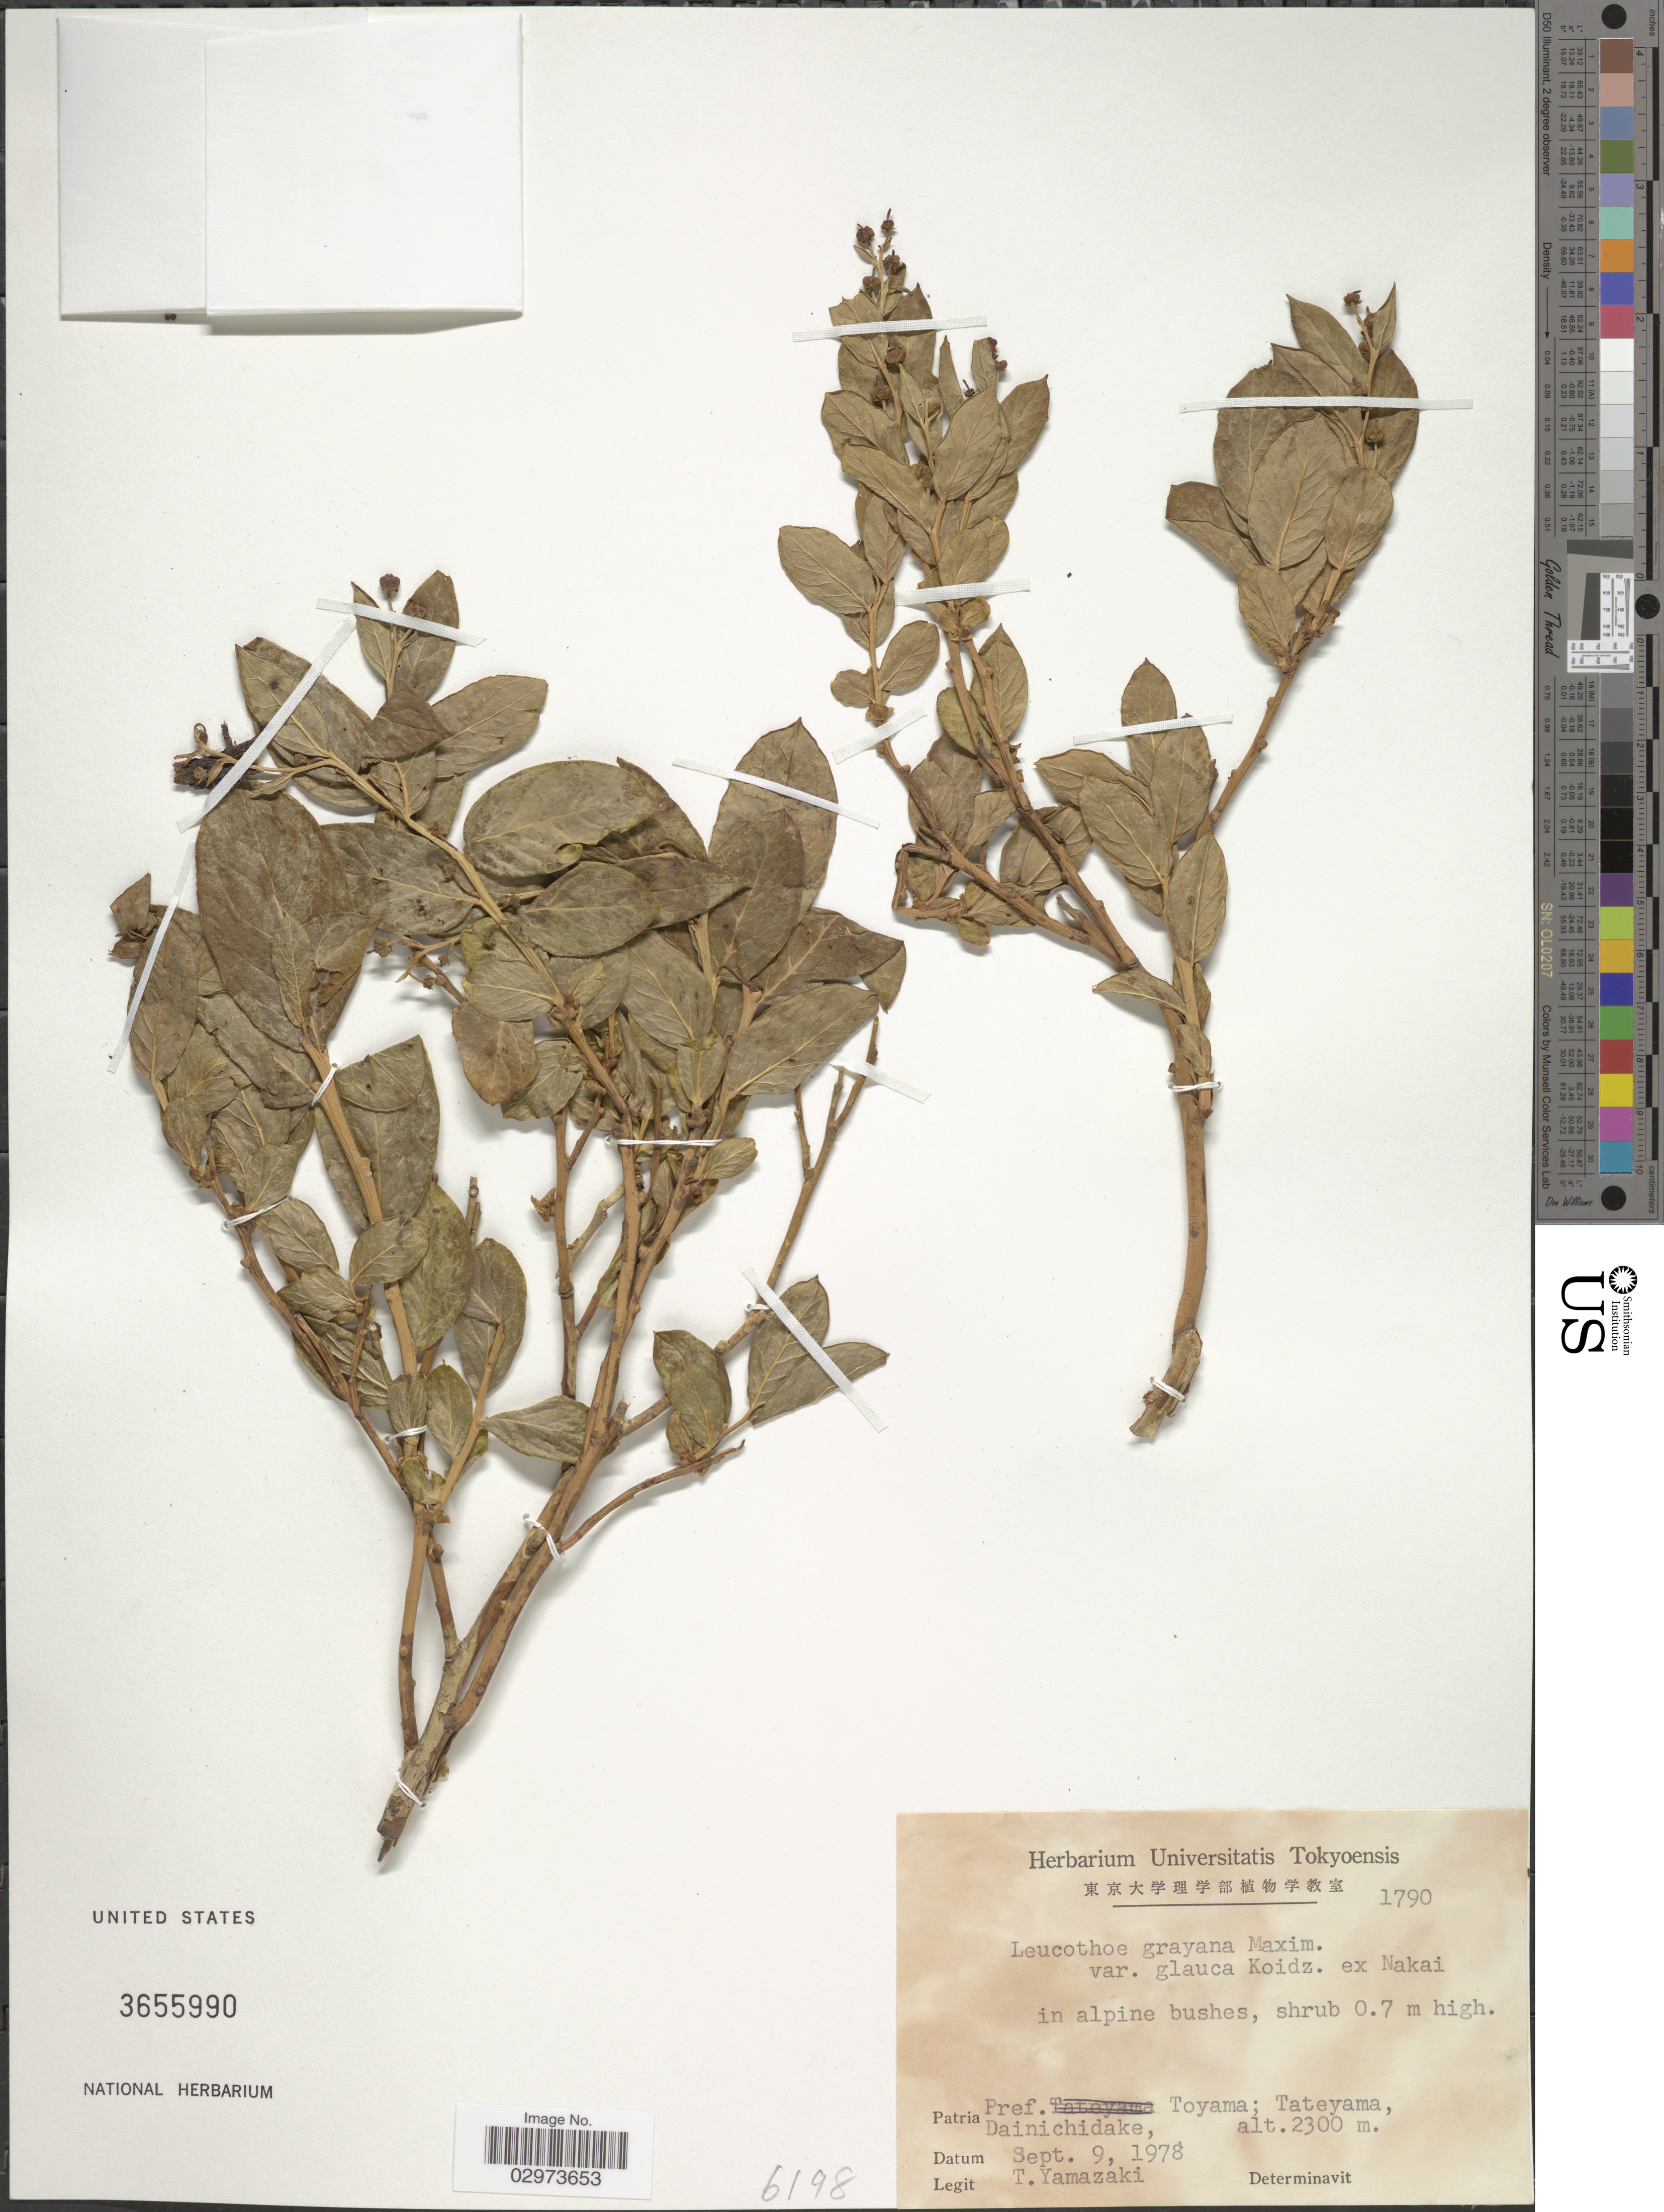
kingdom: Plantae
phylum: Tracheophyta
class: Magnoliopsida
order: Ericales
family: Ericaceae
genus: Leucothoe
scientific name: Leucothoë grayana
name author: Maxim.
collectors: T. Yamazaki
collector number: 1790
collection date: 1978-09-09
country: Japan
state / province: Toyama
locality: Pref. Toyama: Tateyama, Dainichidake.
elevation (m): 2300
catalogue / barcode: US 3655990